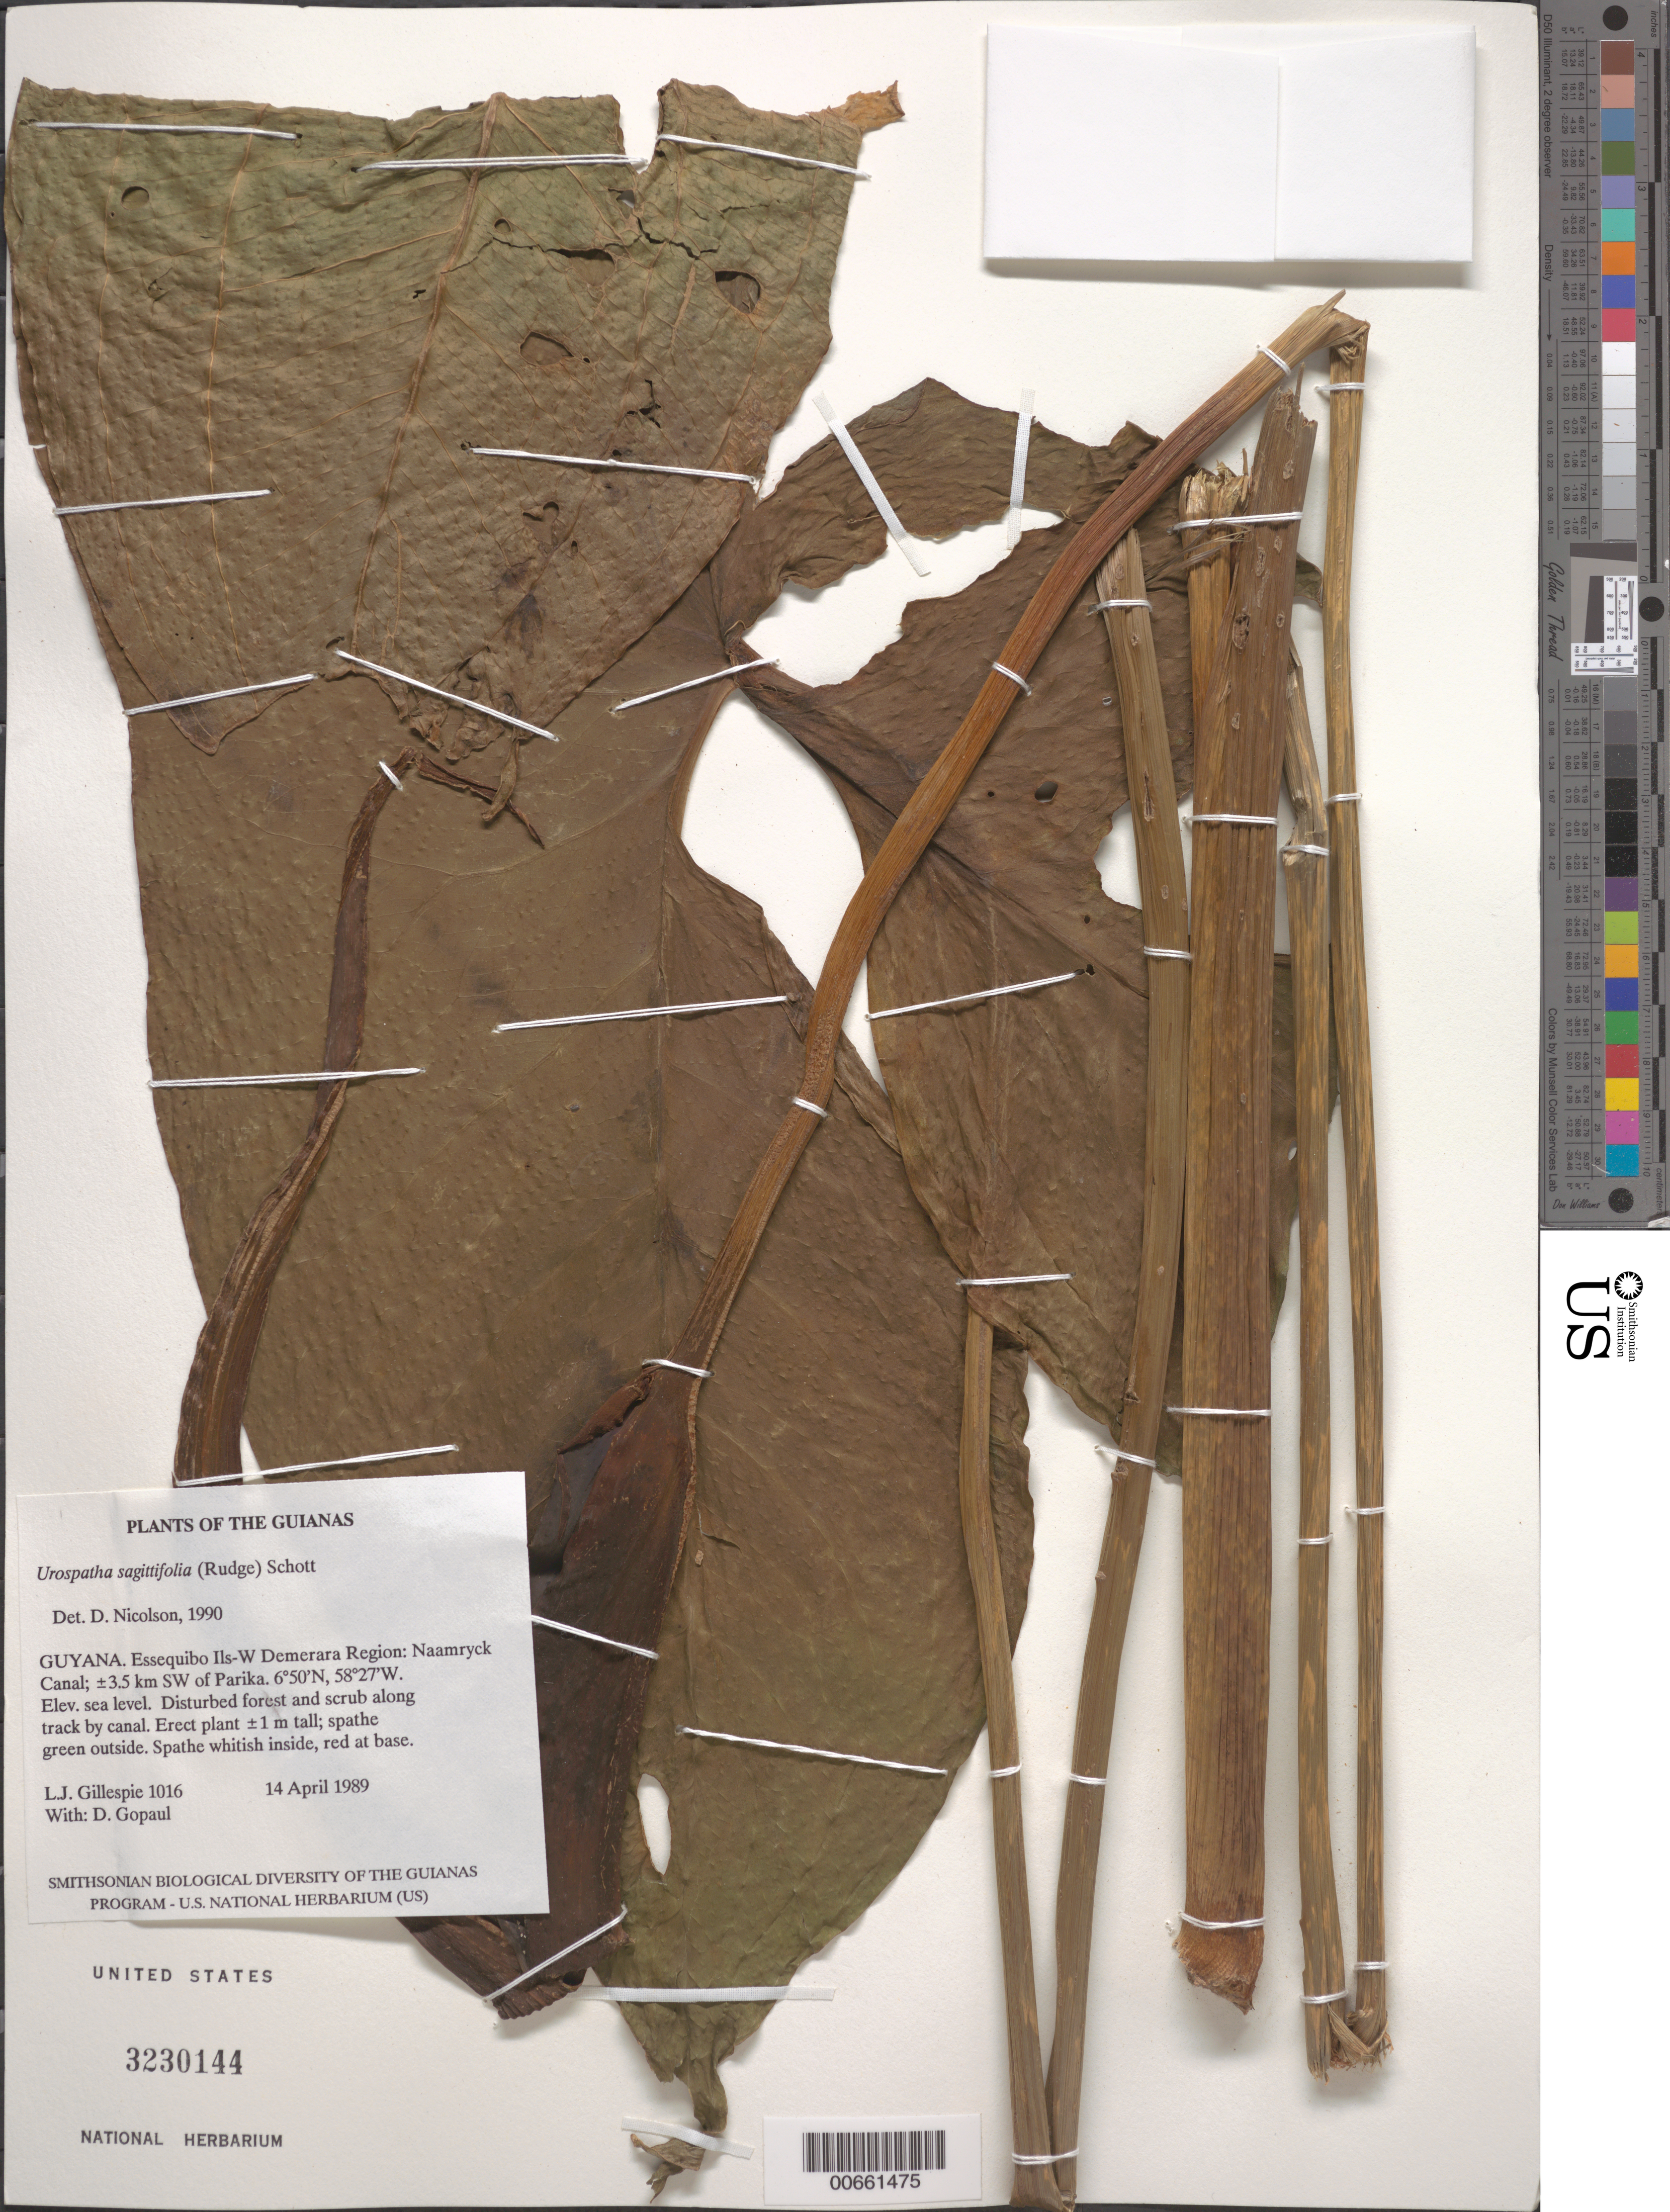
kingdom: Plantae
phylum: Tracheophyta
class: Liliopsida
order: Alismatales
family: Araceae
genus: Urospatha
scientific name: Urospatha sagittifolia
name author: (Rudge) Schott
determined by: Nicolson, Dan H.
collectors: L. J. Gillespie & D. Gopaul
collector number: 1016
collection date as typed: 14 April 1989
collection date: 1989-04-14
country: Guyana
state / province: Essequibo Isl-W. Demerara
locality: Naamryck Canal; ±3.5 km SW of Parika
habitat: Disturbed forest and scrub along track by canal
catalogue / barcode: US 3230144